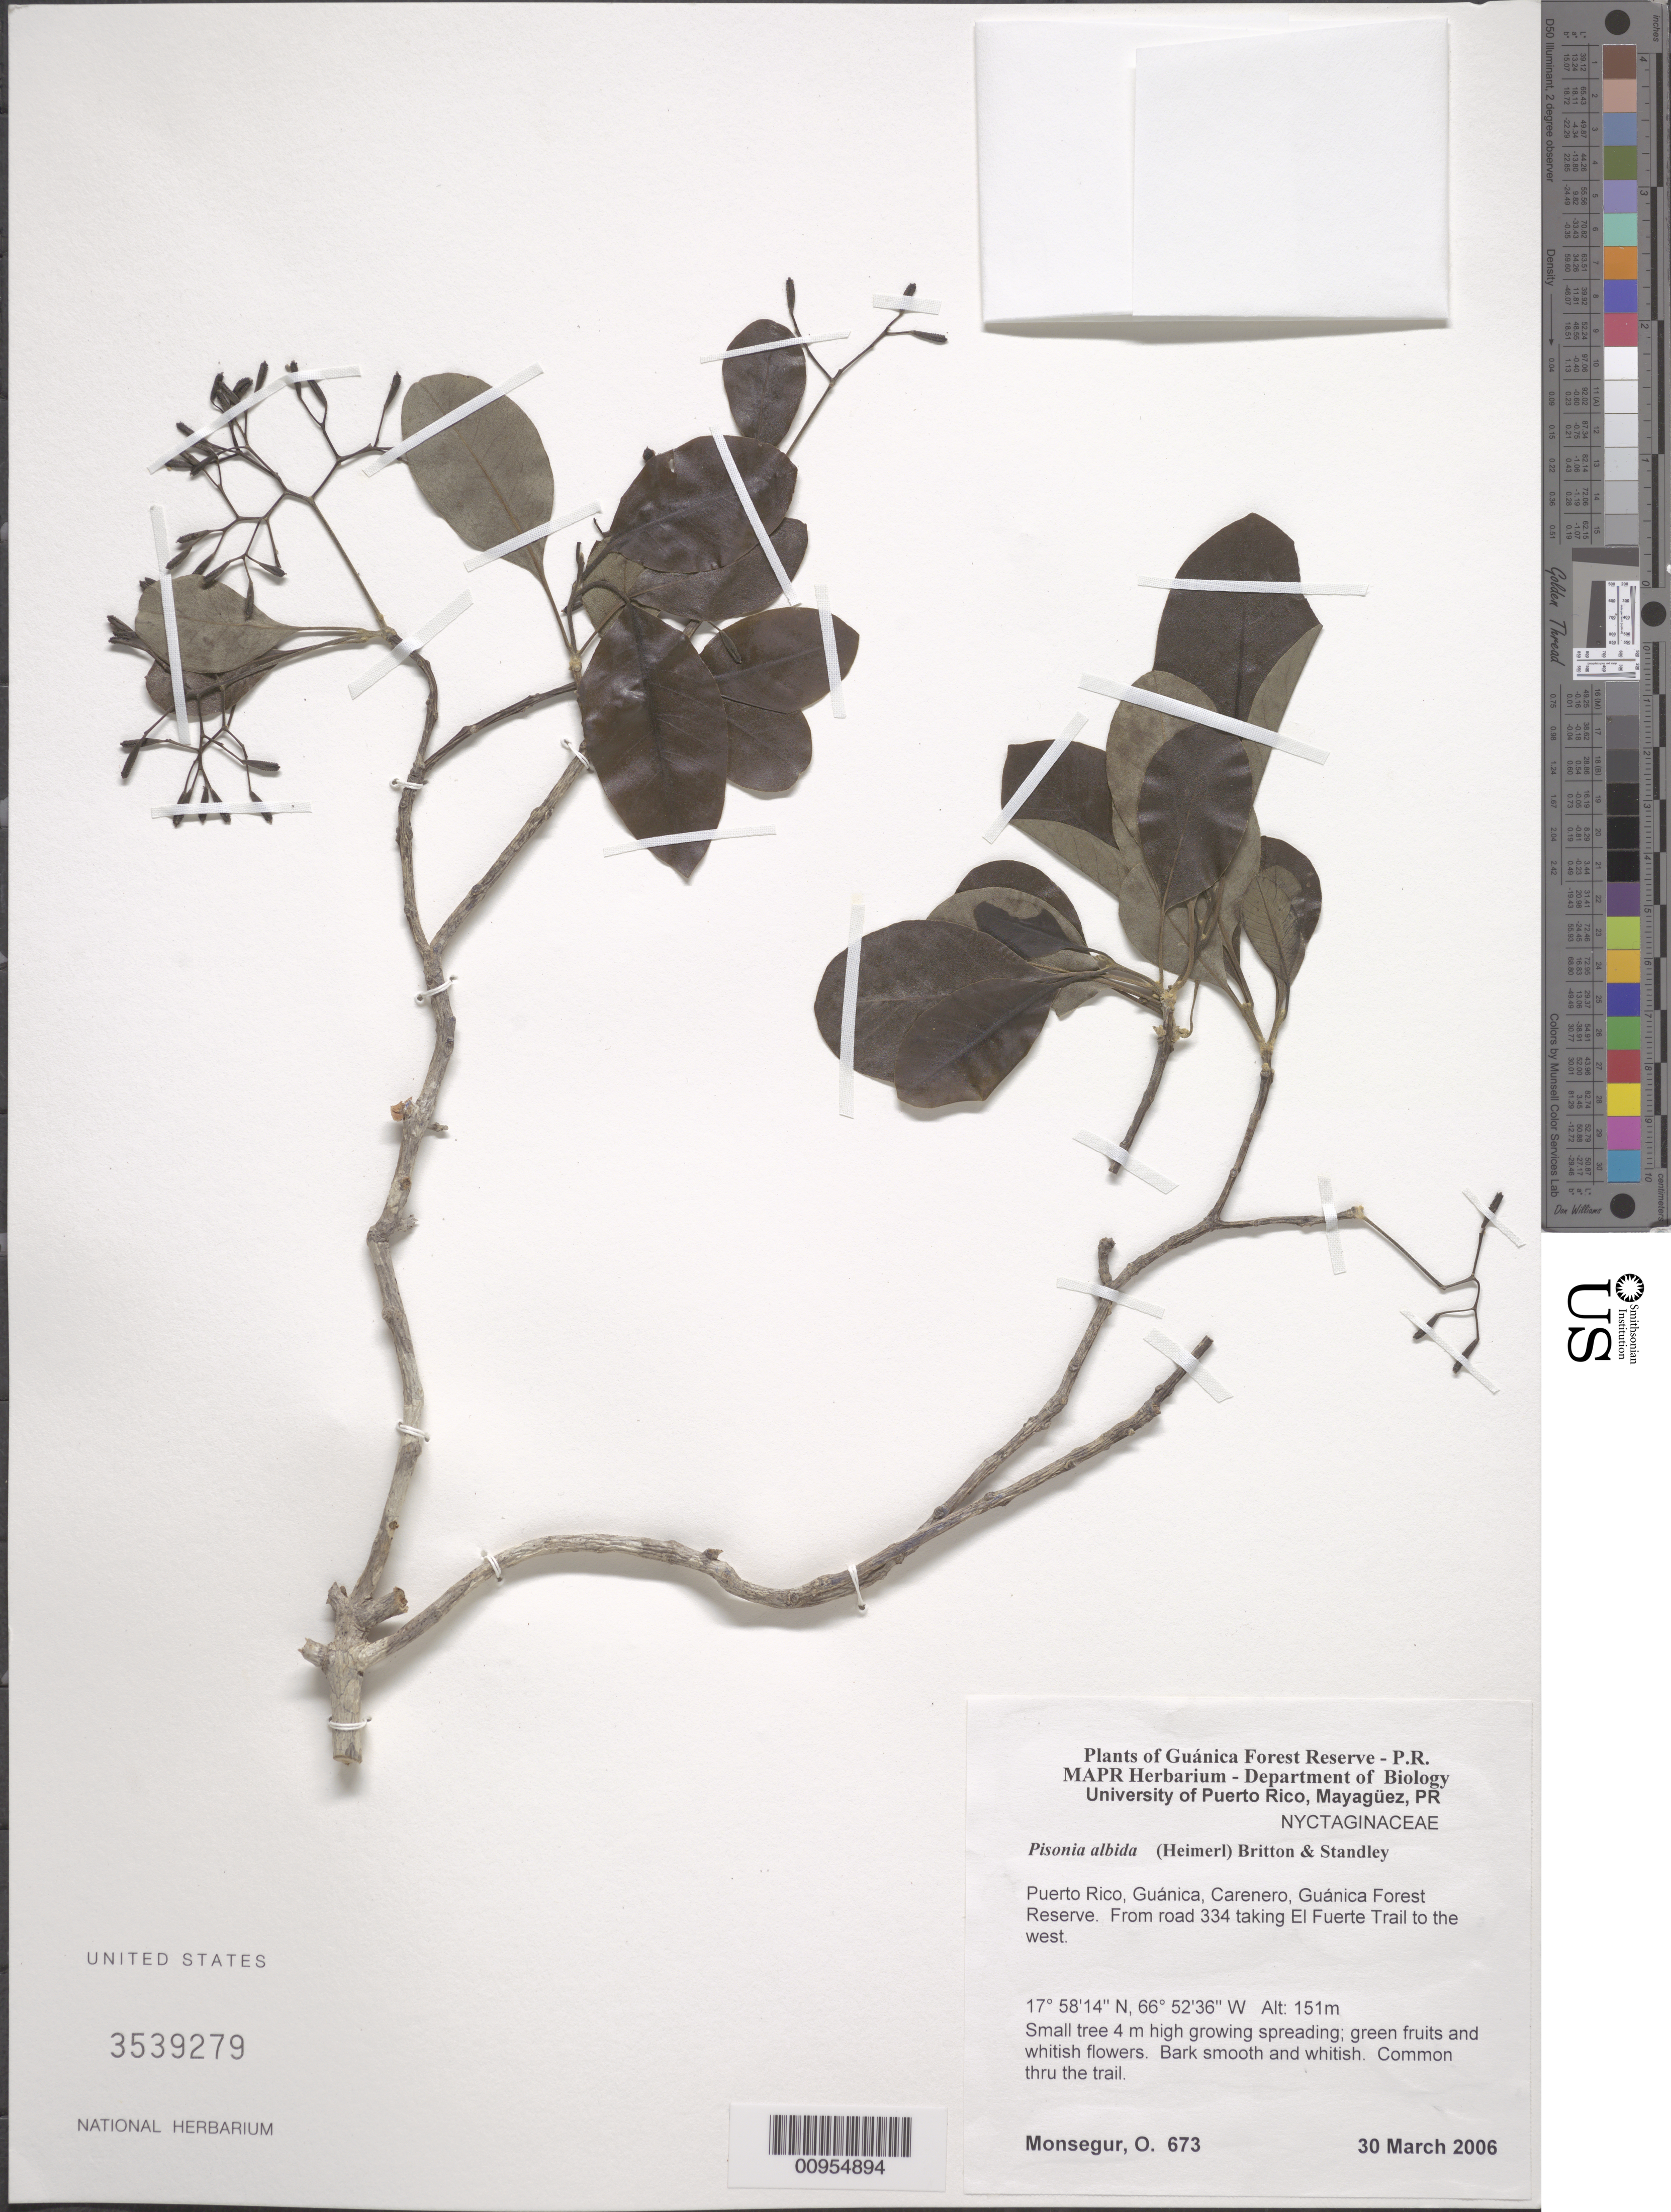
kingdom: Plantae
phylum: Tracheophyta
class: Magnoliopsida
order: Caryophyllales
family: Nyctaginaceae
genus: Pisonia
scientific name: Pisonia albida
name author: (Heimerl) Britton ex Standl.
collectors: O. Monsegur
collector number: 673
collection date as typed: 30 Mar 2006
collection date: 2006-03-30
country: Puerto Rico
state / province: Guánica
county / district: Carenero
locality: Guánica Forest Reserve. From road 334 taking El Fuerte Trail to the west.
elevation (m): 151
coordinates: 17.58137, 66.52356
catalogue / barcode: US 3539279